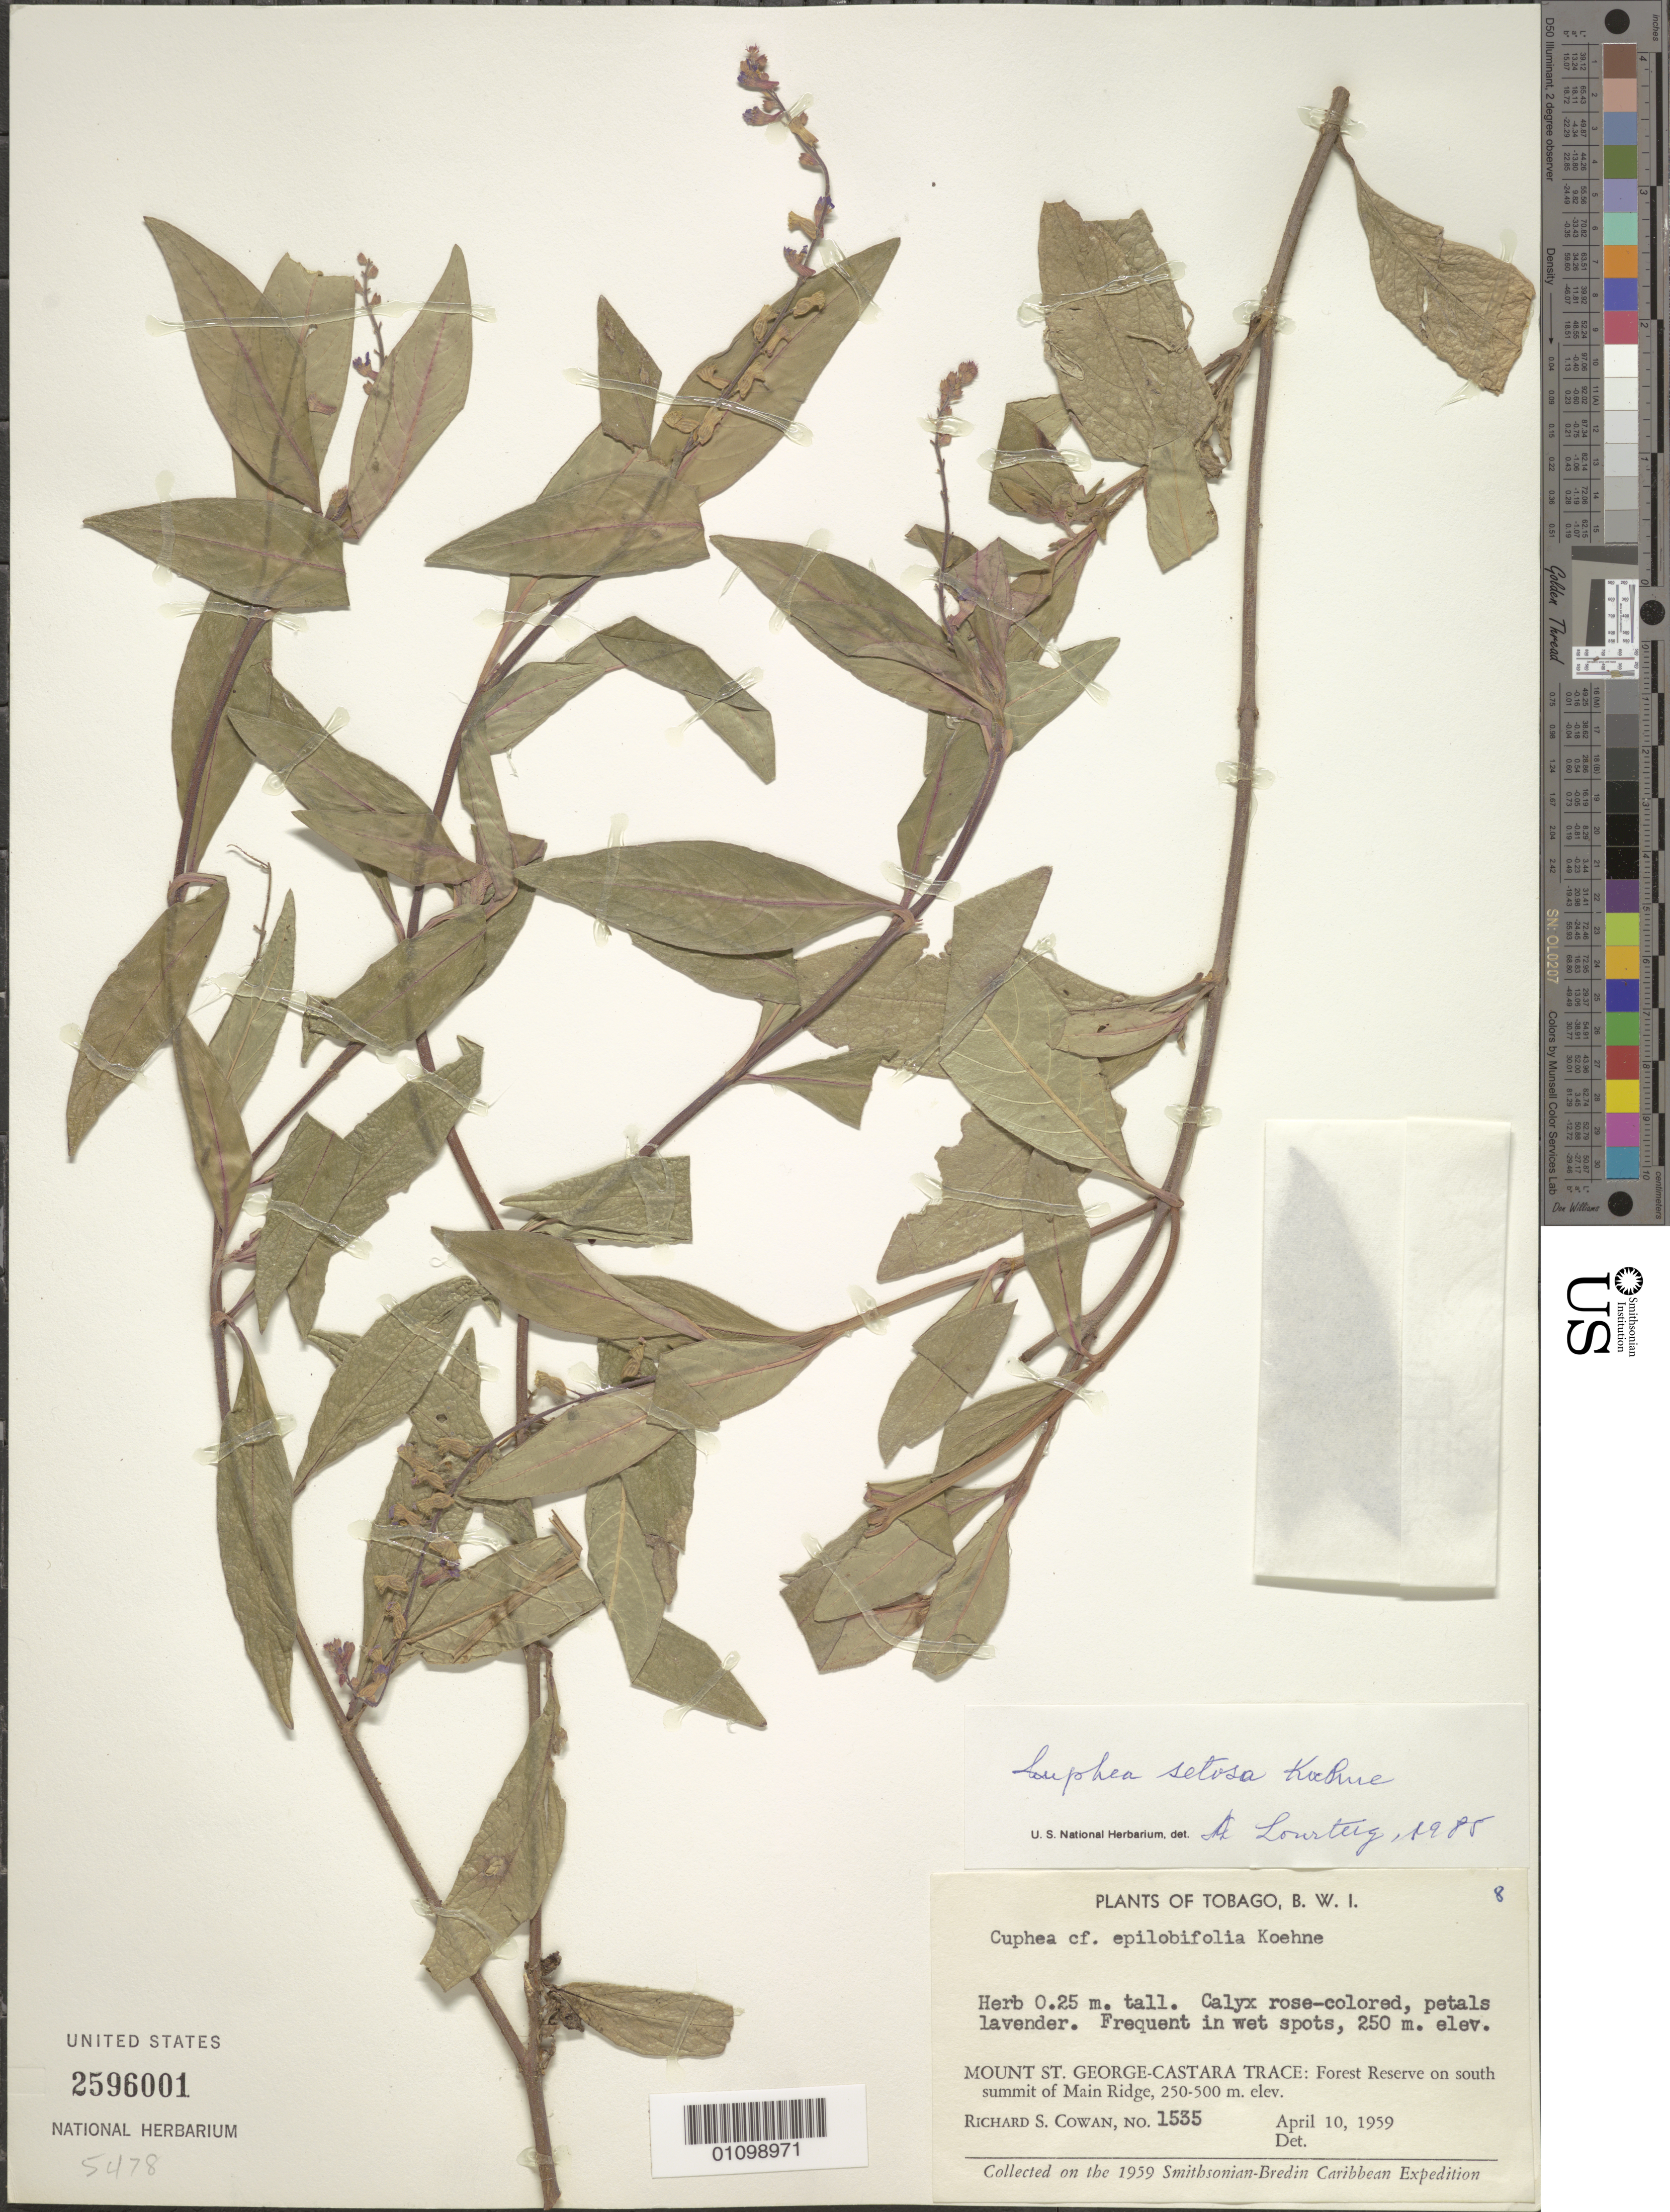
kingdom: Plantae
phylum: Tracheophyta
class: Magnoliopsida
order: Myrtales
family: Lythraceae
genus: Cuphea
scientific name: Cuphea setosa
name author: Koehne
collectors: R. S. Cowan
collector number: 1535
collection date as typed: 10 Apr 1959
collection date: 1959-04-10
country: Trinidad and Tobago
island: Tobago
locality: Mount St. George-Castara Trace: Forest Reserve on S summit of Main Ridge. Frequent in wet spots.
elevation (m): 250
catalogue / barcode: US 2596001